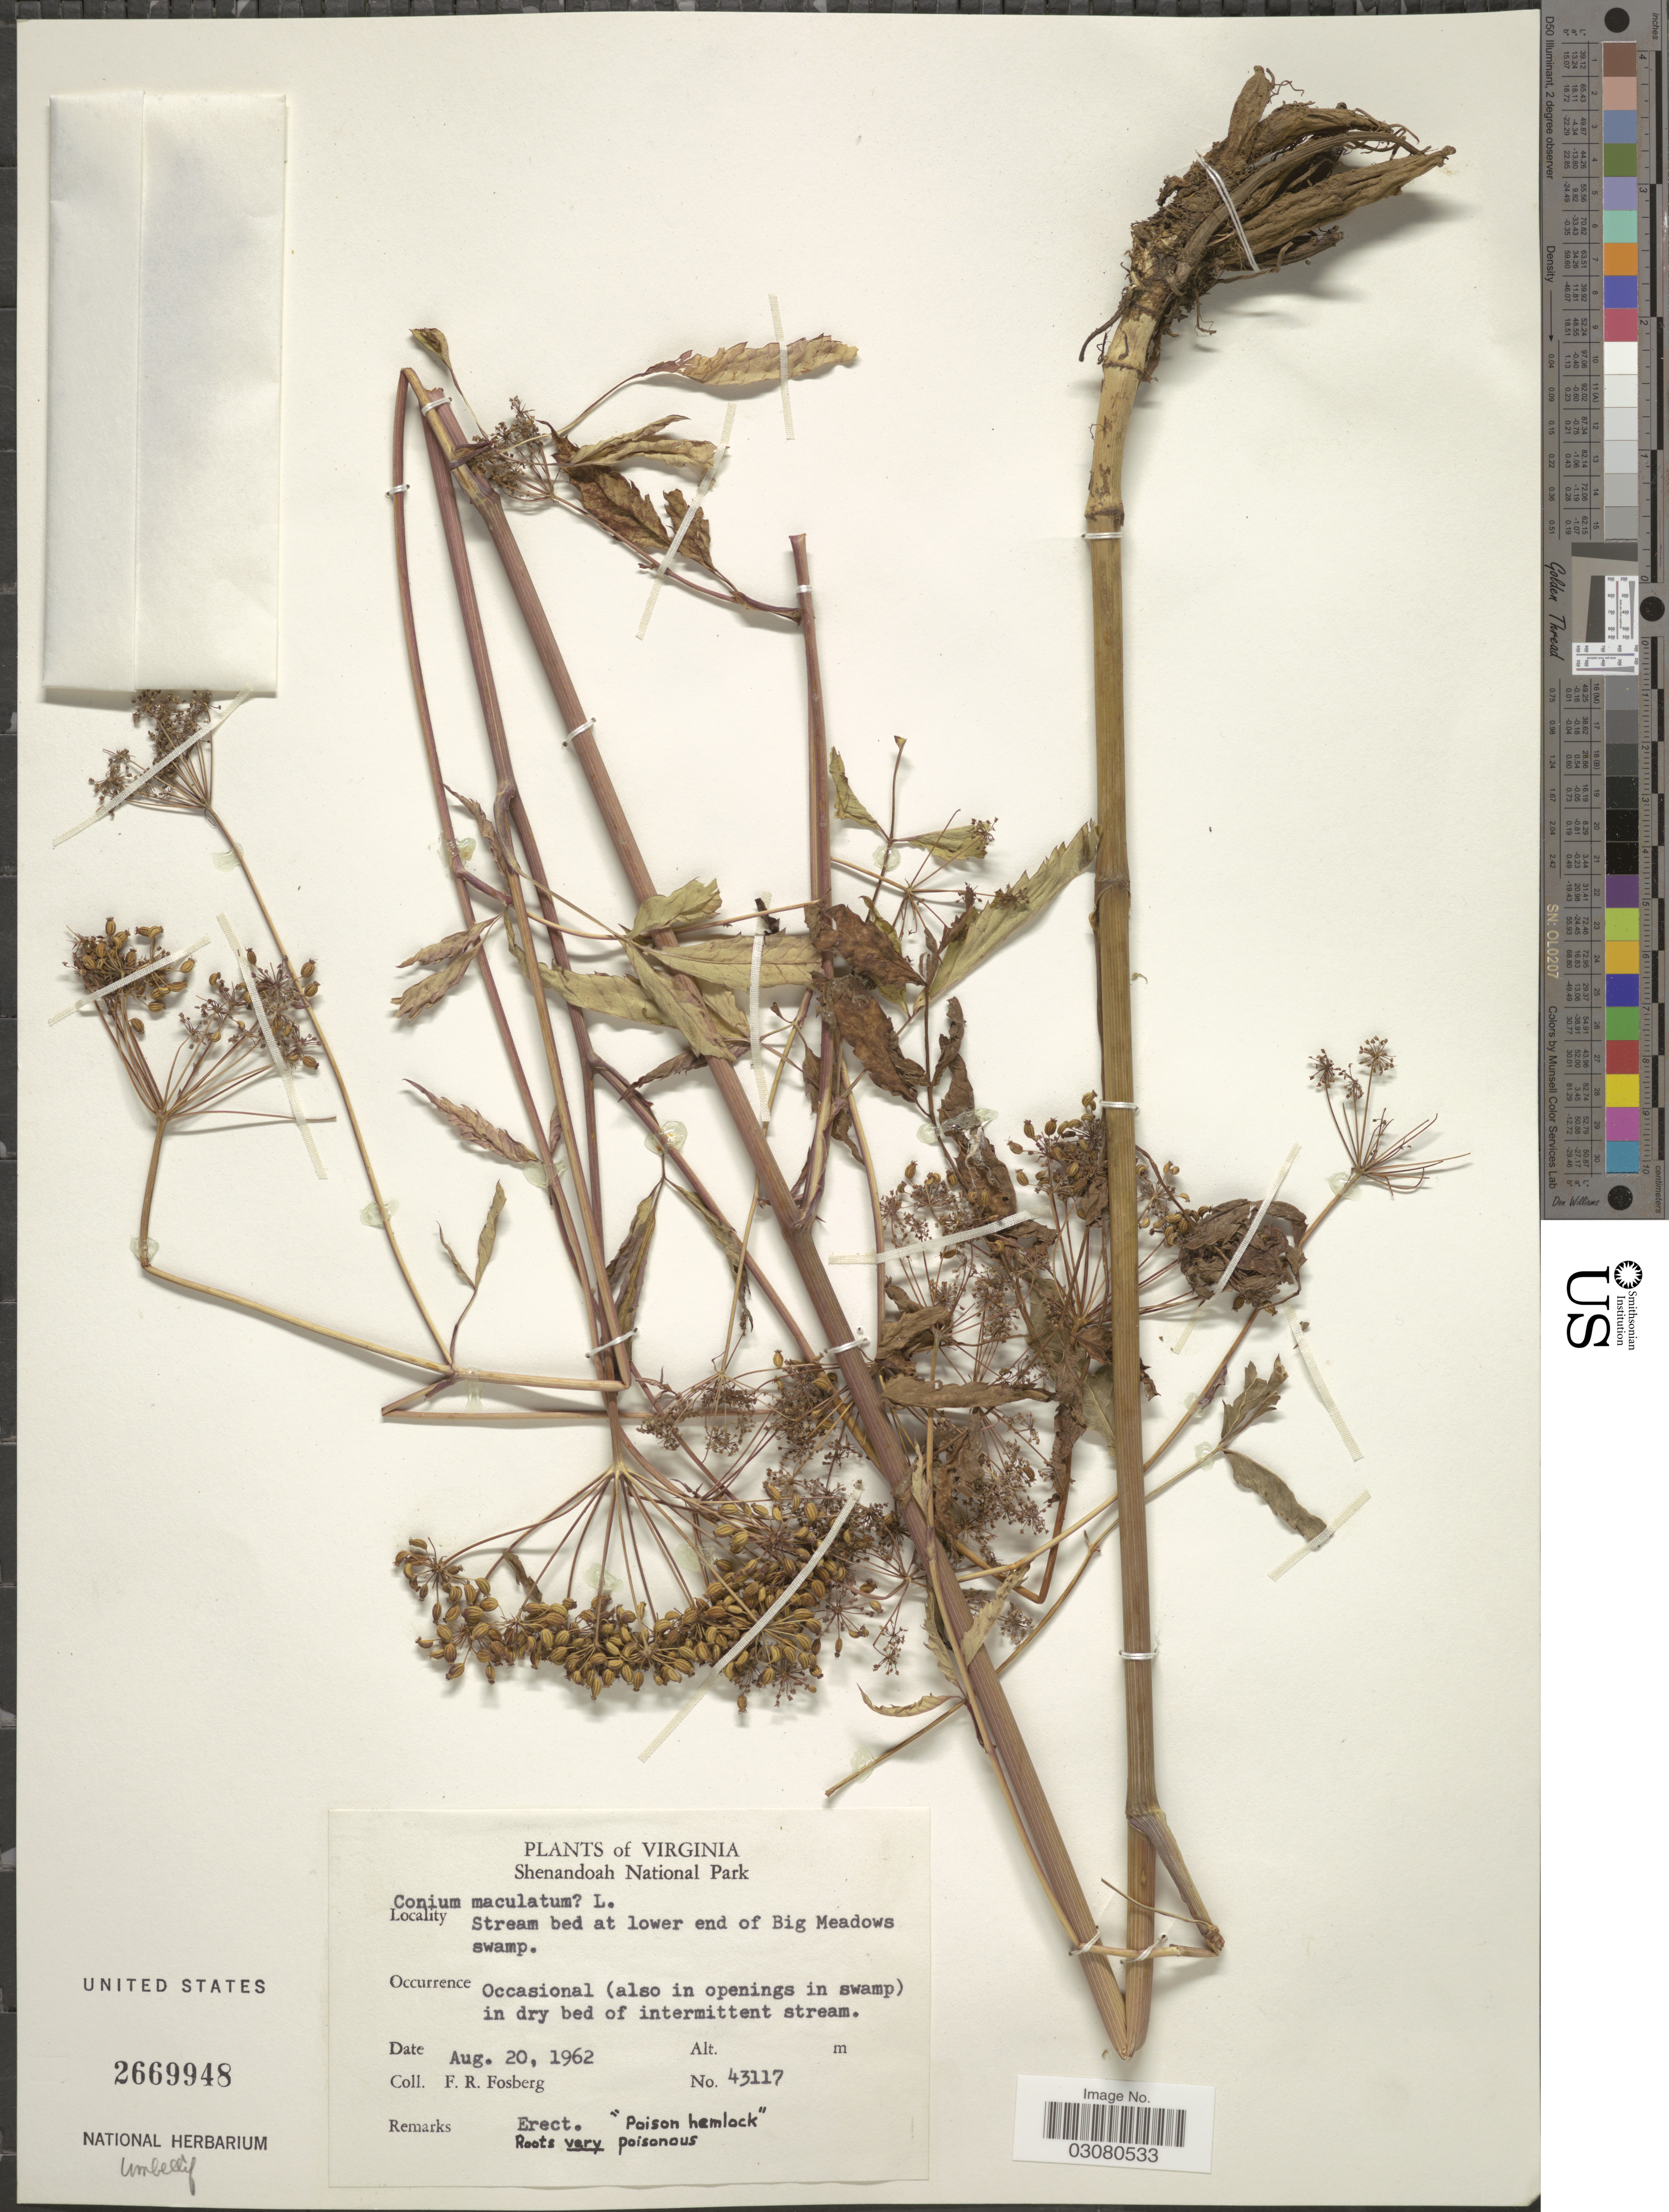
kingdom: Plantae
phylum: Tracheophyta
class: Magnoliopsida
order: Apiales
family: Apiaceae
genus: Conium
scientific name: Conium maculatum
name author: L.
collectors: F. R. Fosberg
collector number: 43117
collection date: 1962-08-20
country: United States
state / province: Virginia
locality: Shenandoah National Park. Stream bed at lower end of Big Meadows swamp.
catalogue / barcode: US 2669948